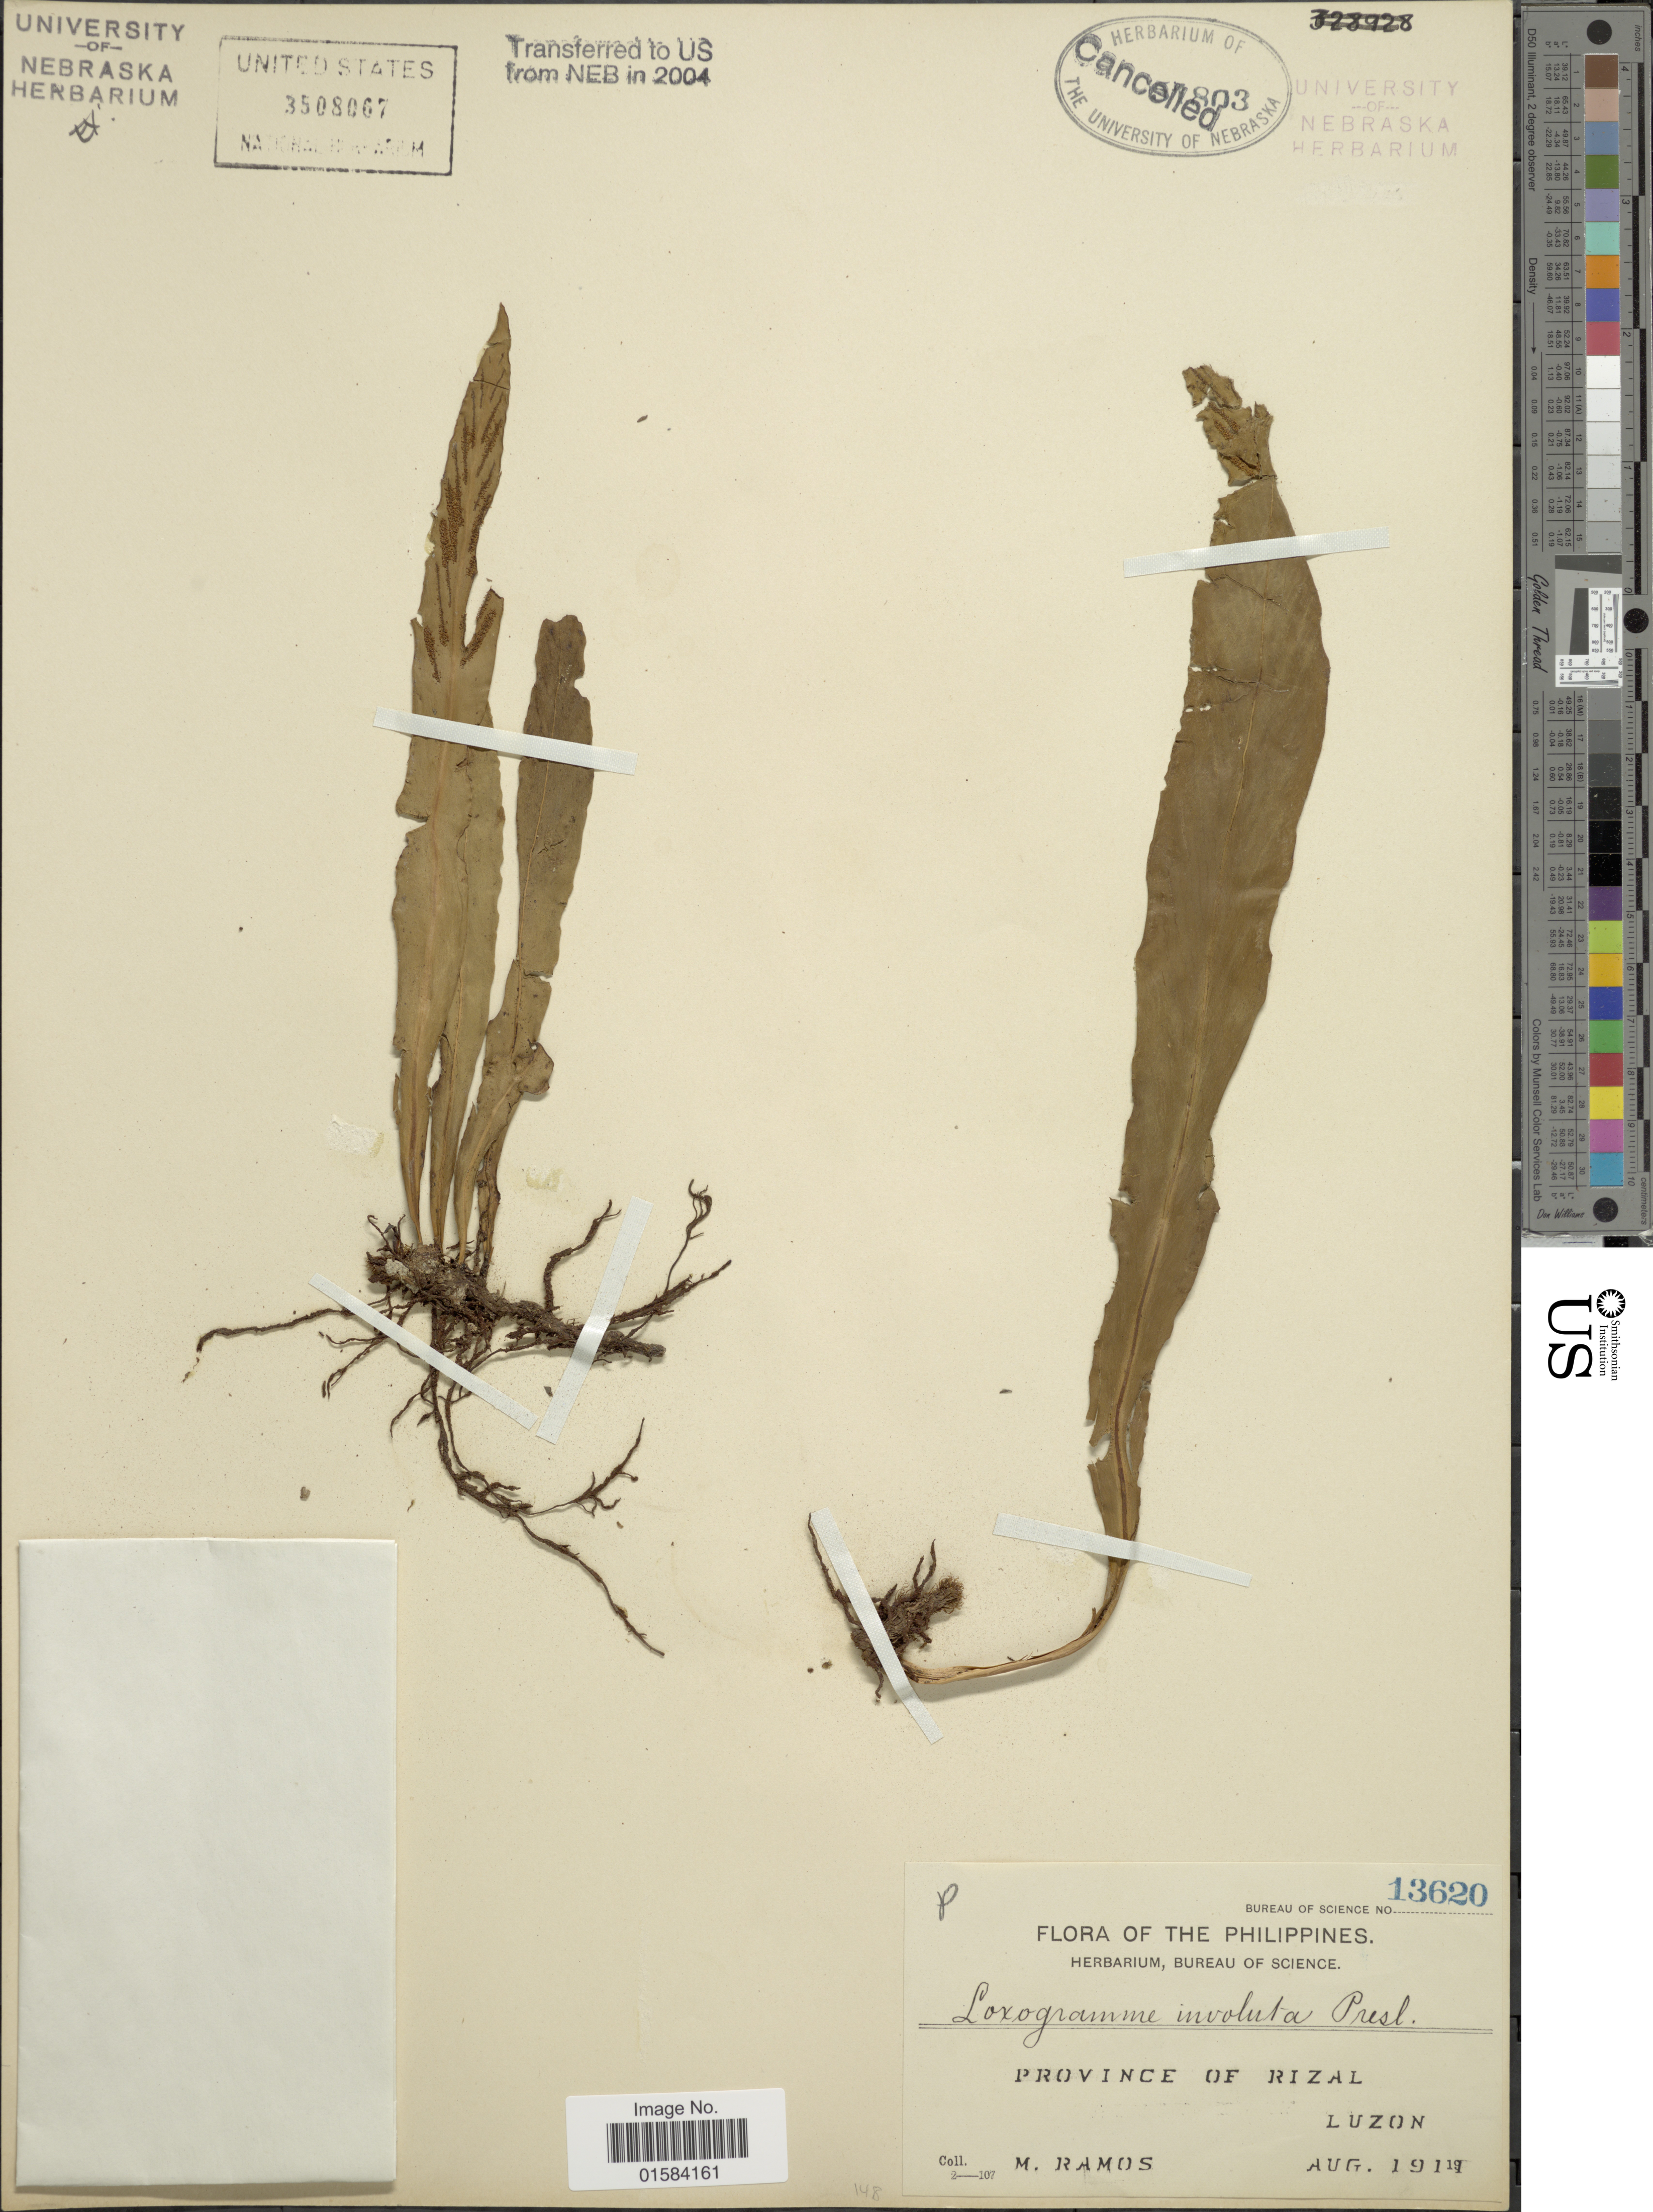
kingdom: Plantae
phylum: Tracheophyta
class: Polypodiopsida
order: Polypodiales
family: Polypodiaceae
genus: Loxogramme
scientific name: Loxogramme involuta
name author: (D. Don) C. Presl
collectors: M. Ramos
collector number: Bureau of Science 13620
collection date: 1911-08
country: Philippines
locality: Province of Rizal, Luzon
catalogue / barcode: US 3508067